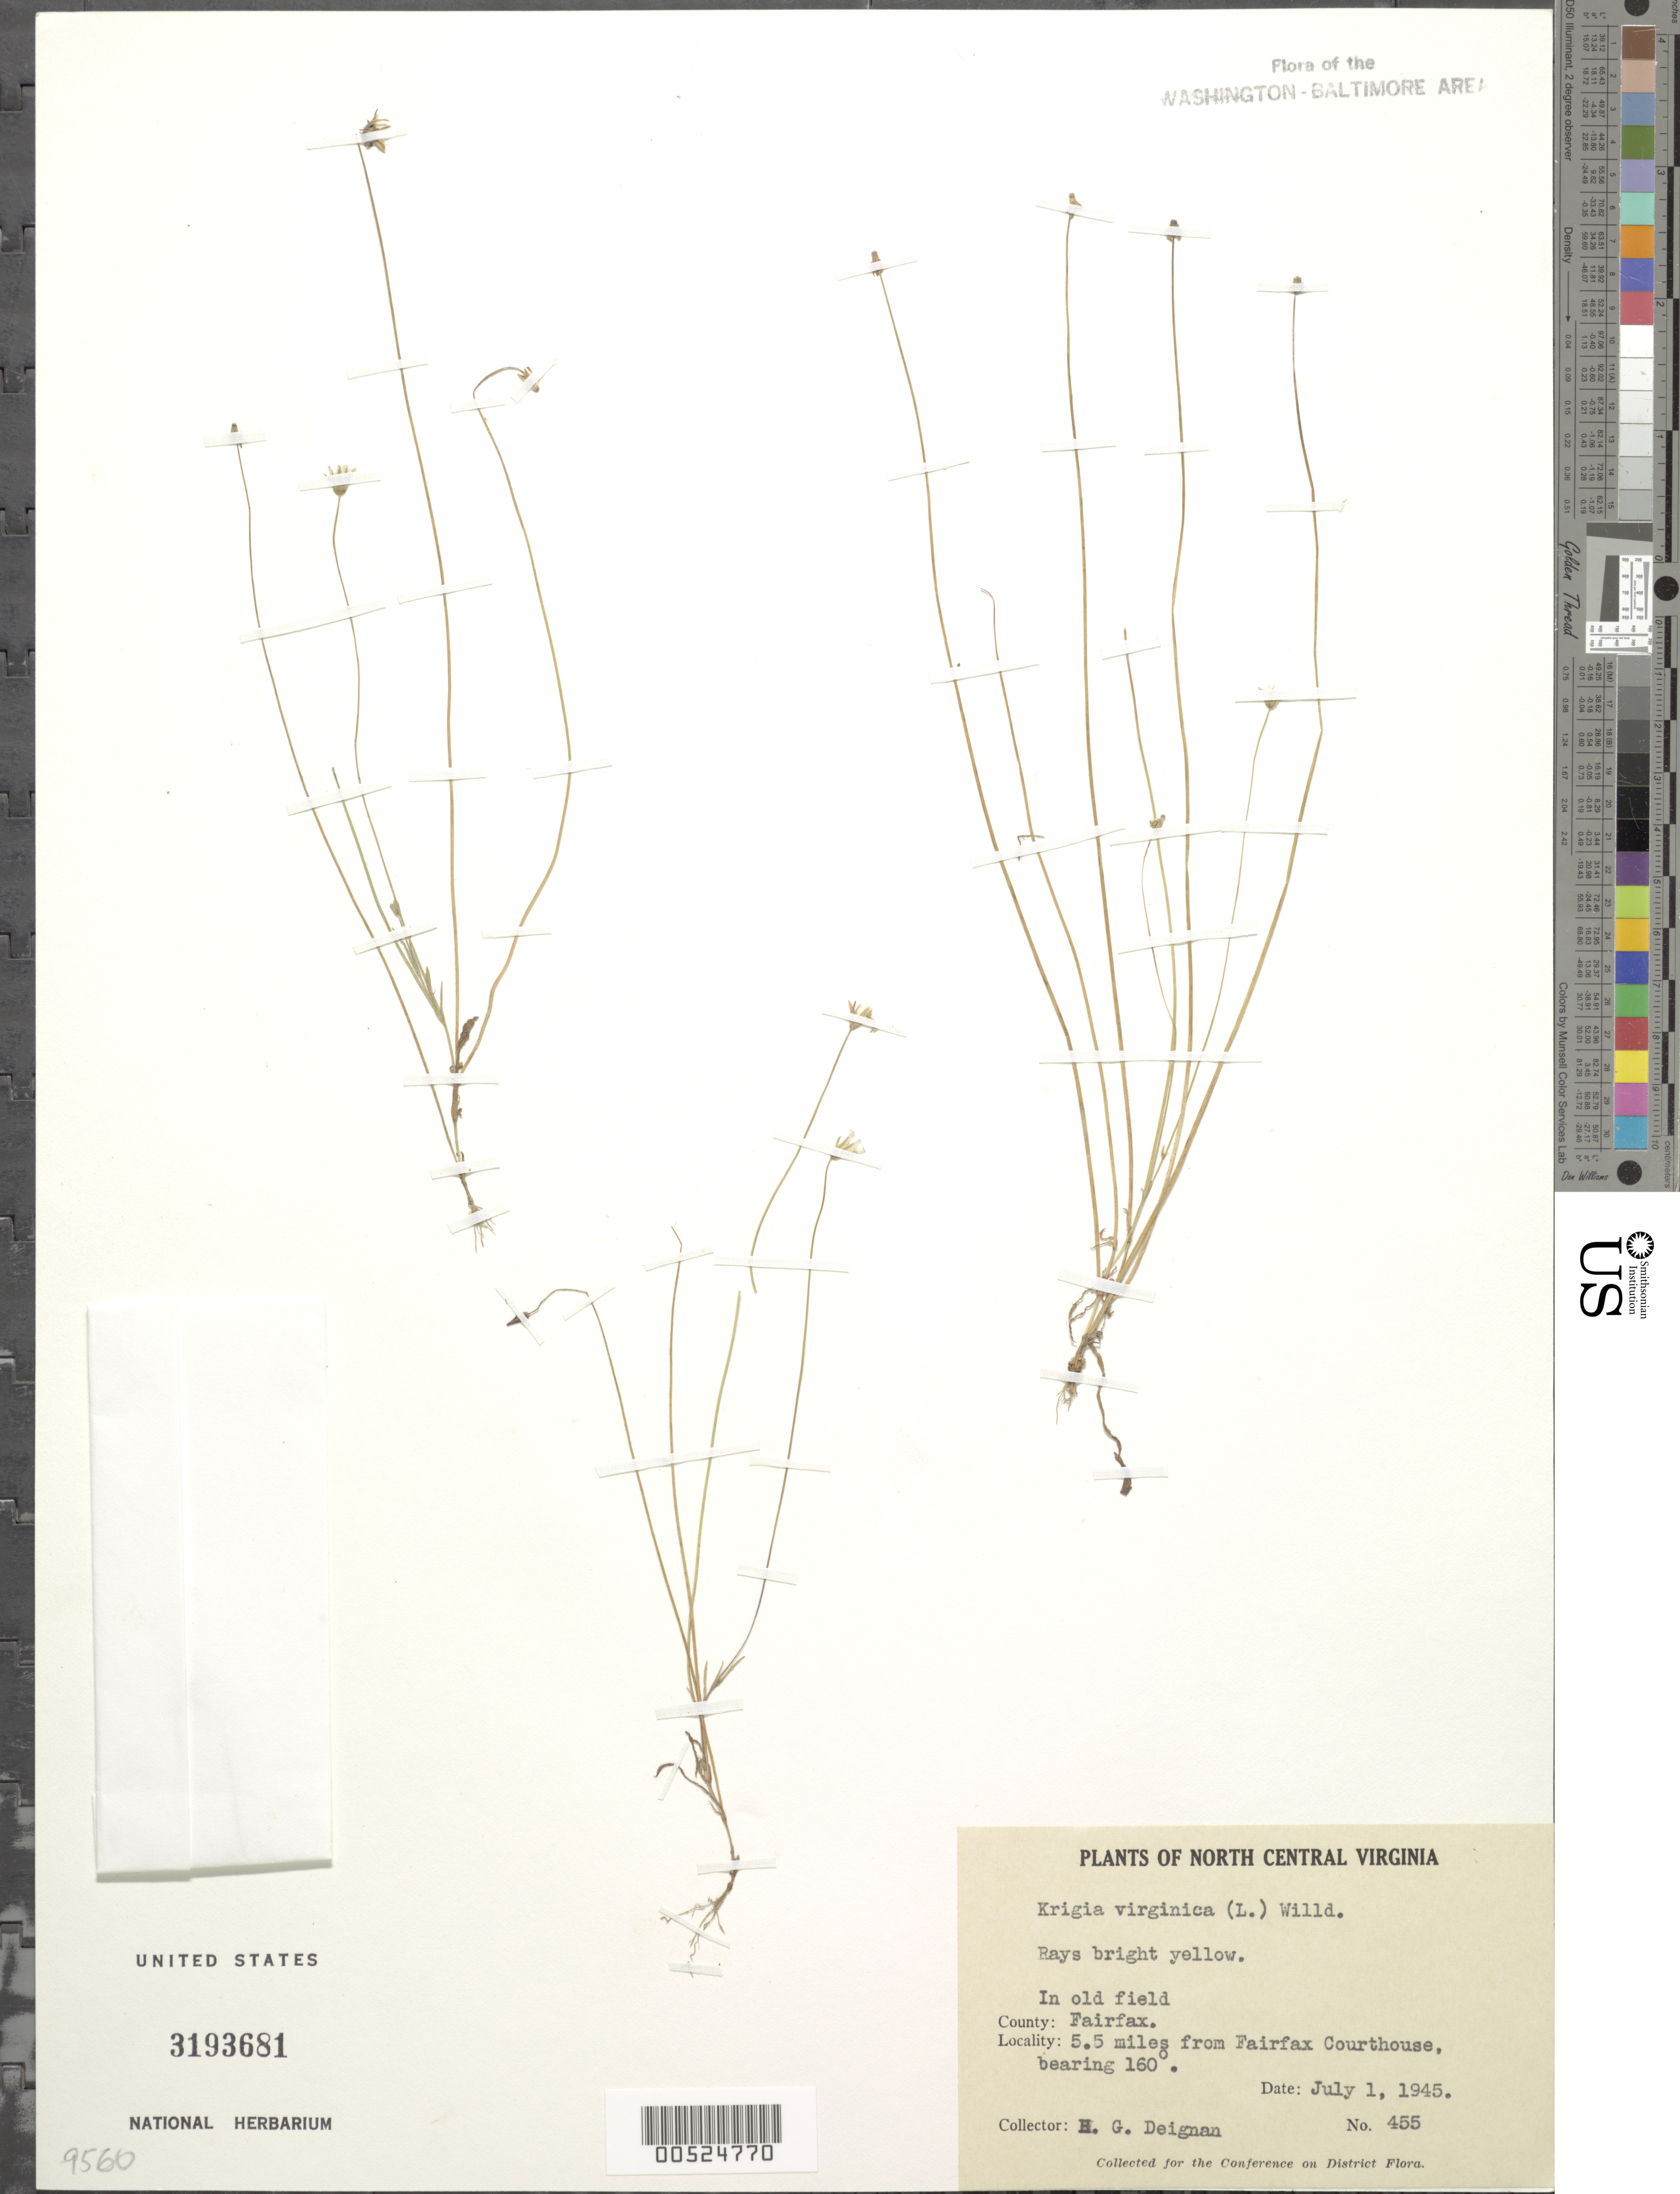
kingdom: Plantae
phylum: Tracheophyta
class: Magnoliopsida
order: Asterales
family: Asteraceae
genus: Krigia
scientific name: Krigia virginica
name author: (L.) Willd.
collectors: H. Deignan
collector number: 455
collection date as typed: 01 Jul 1945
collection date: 1945-07-01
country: United States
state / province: Virginia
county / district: Fairfax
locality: Fairfax Courthouse, 5.5 mi. from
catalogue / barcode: US 3193681